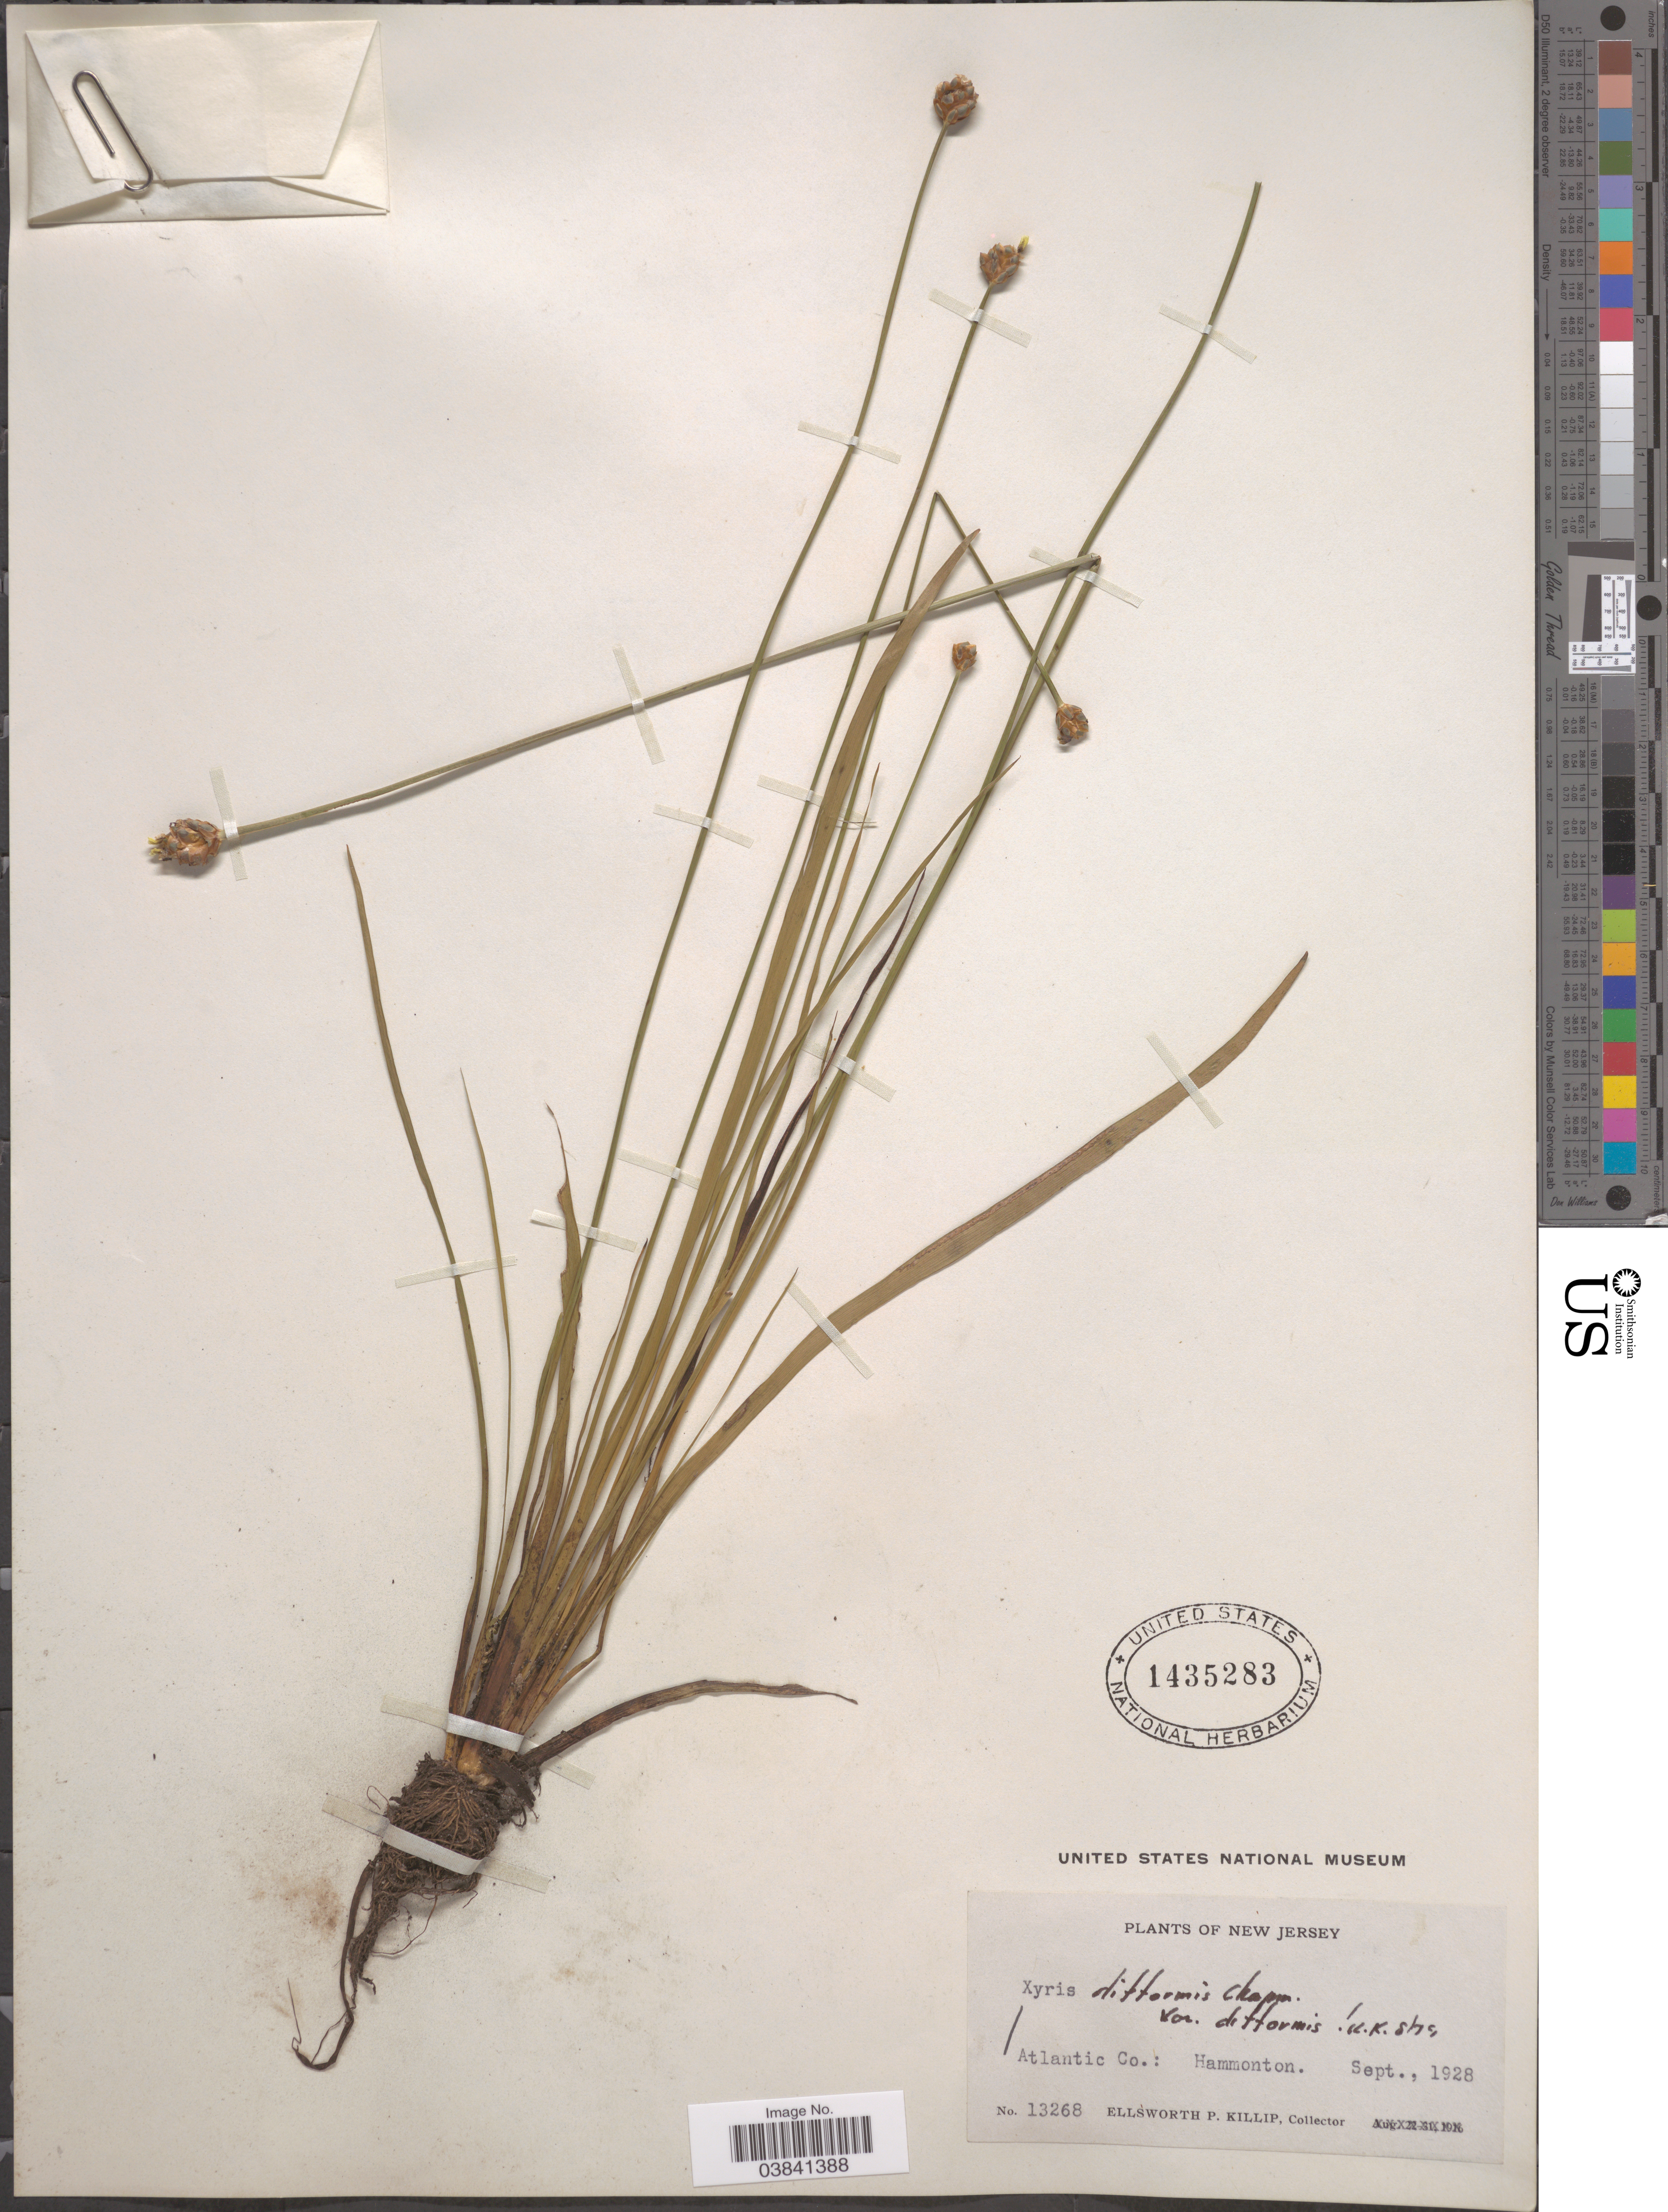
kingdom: Plantae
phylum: Tracheophyta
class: Liliopsida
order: Poales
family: Xyridaceae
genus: Xyris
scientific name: Xyris difformis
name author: Chapm.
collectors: E. P. Killip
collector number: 13268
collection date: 1928-09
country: United States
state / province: New Jersey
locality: Atlantic Co.: Hammonton.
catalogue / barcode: US 1435283